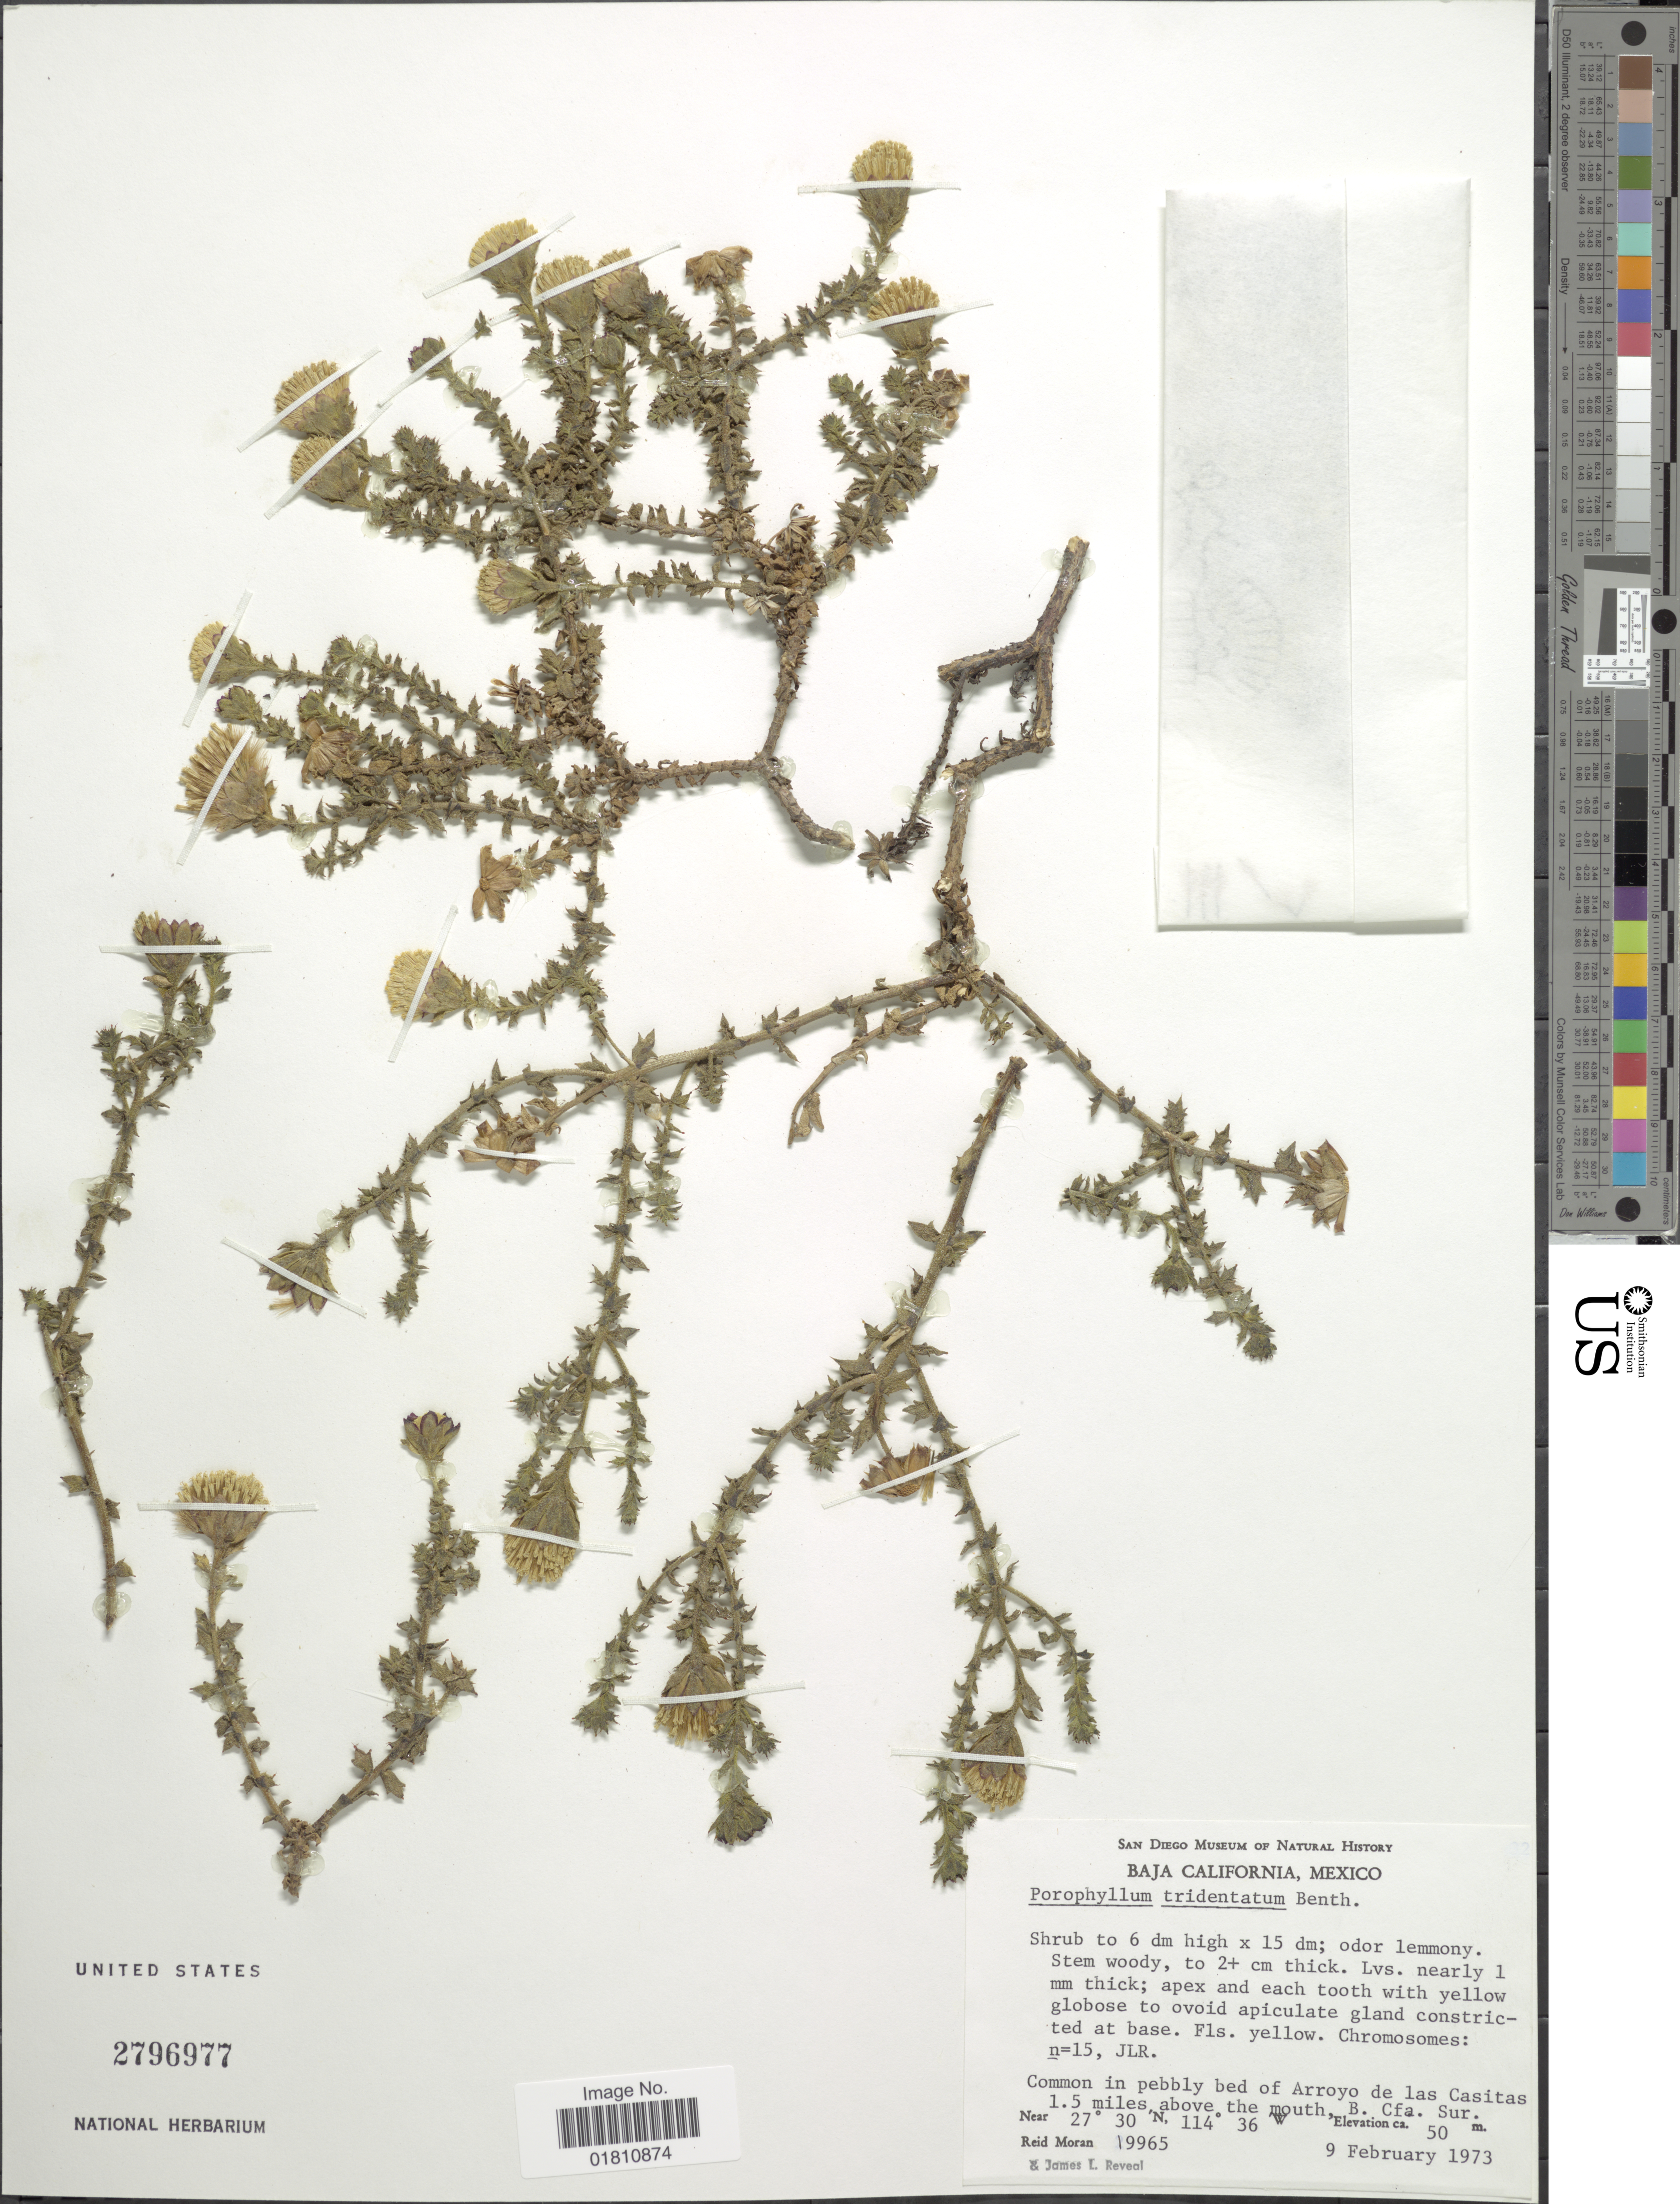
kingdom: Plantae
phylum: Tracheophyta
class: Magnoliopsida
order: Asterales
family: Asteraceae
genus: Bajacalia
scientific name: Bajacalia moranii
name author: B.L. Turner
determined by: Anzuinelli, M.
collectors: R. V. Moran & J. L. Reveal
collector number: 19965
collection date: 1973-02-09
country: Mexico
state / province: Baja California Sur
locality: Common in pebly bed of Arroyo de las Casitas 1.5 miles above the mouth.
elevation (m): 50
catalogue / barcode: US 2796977